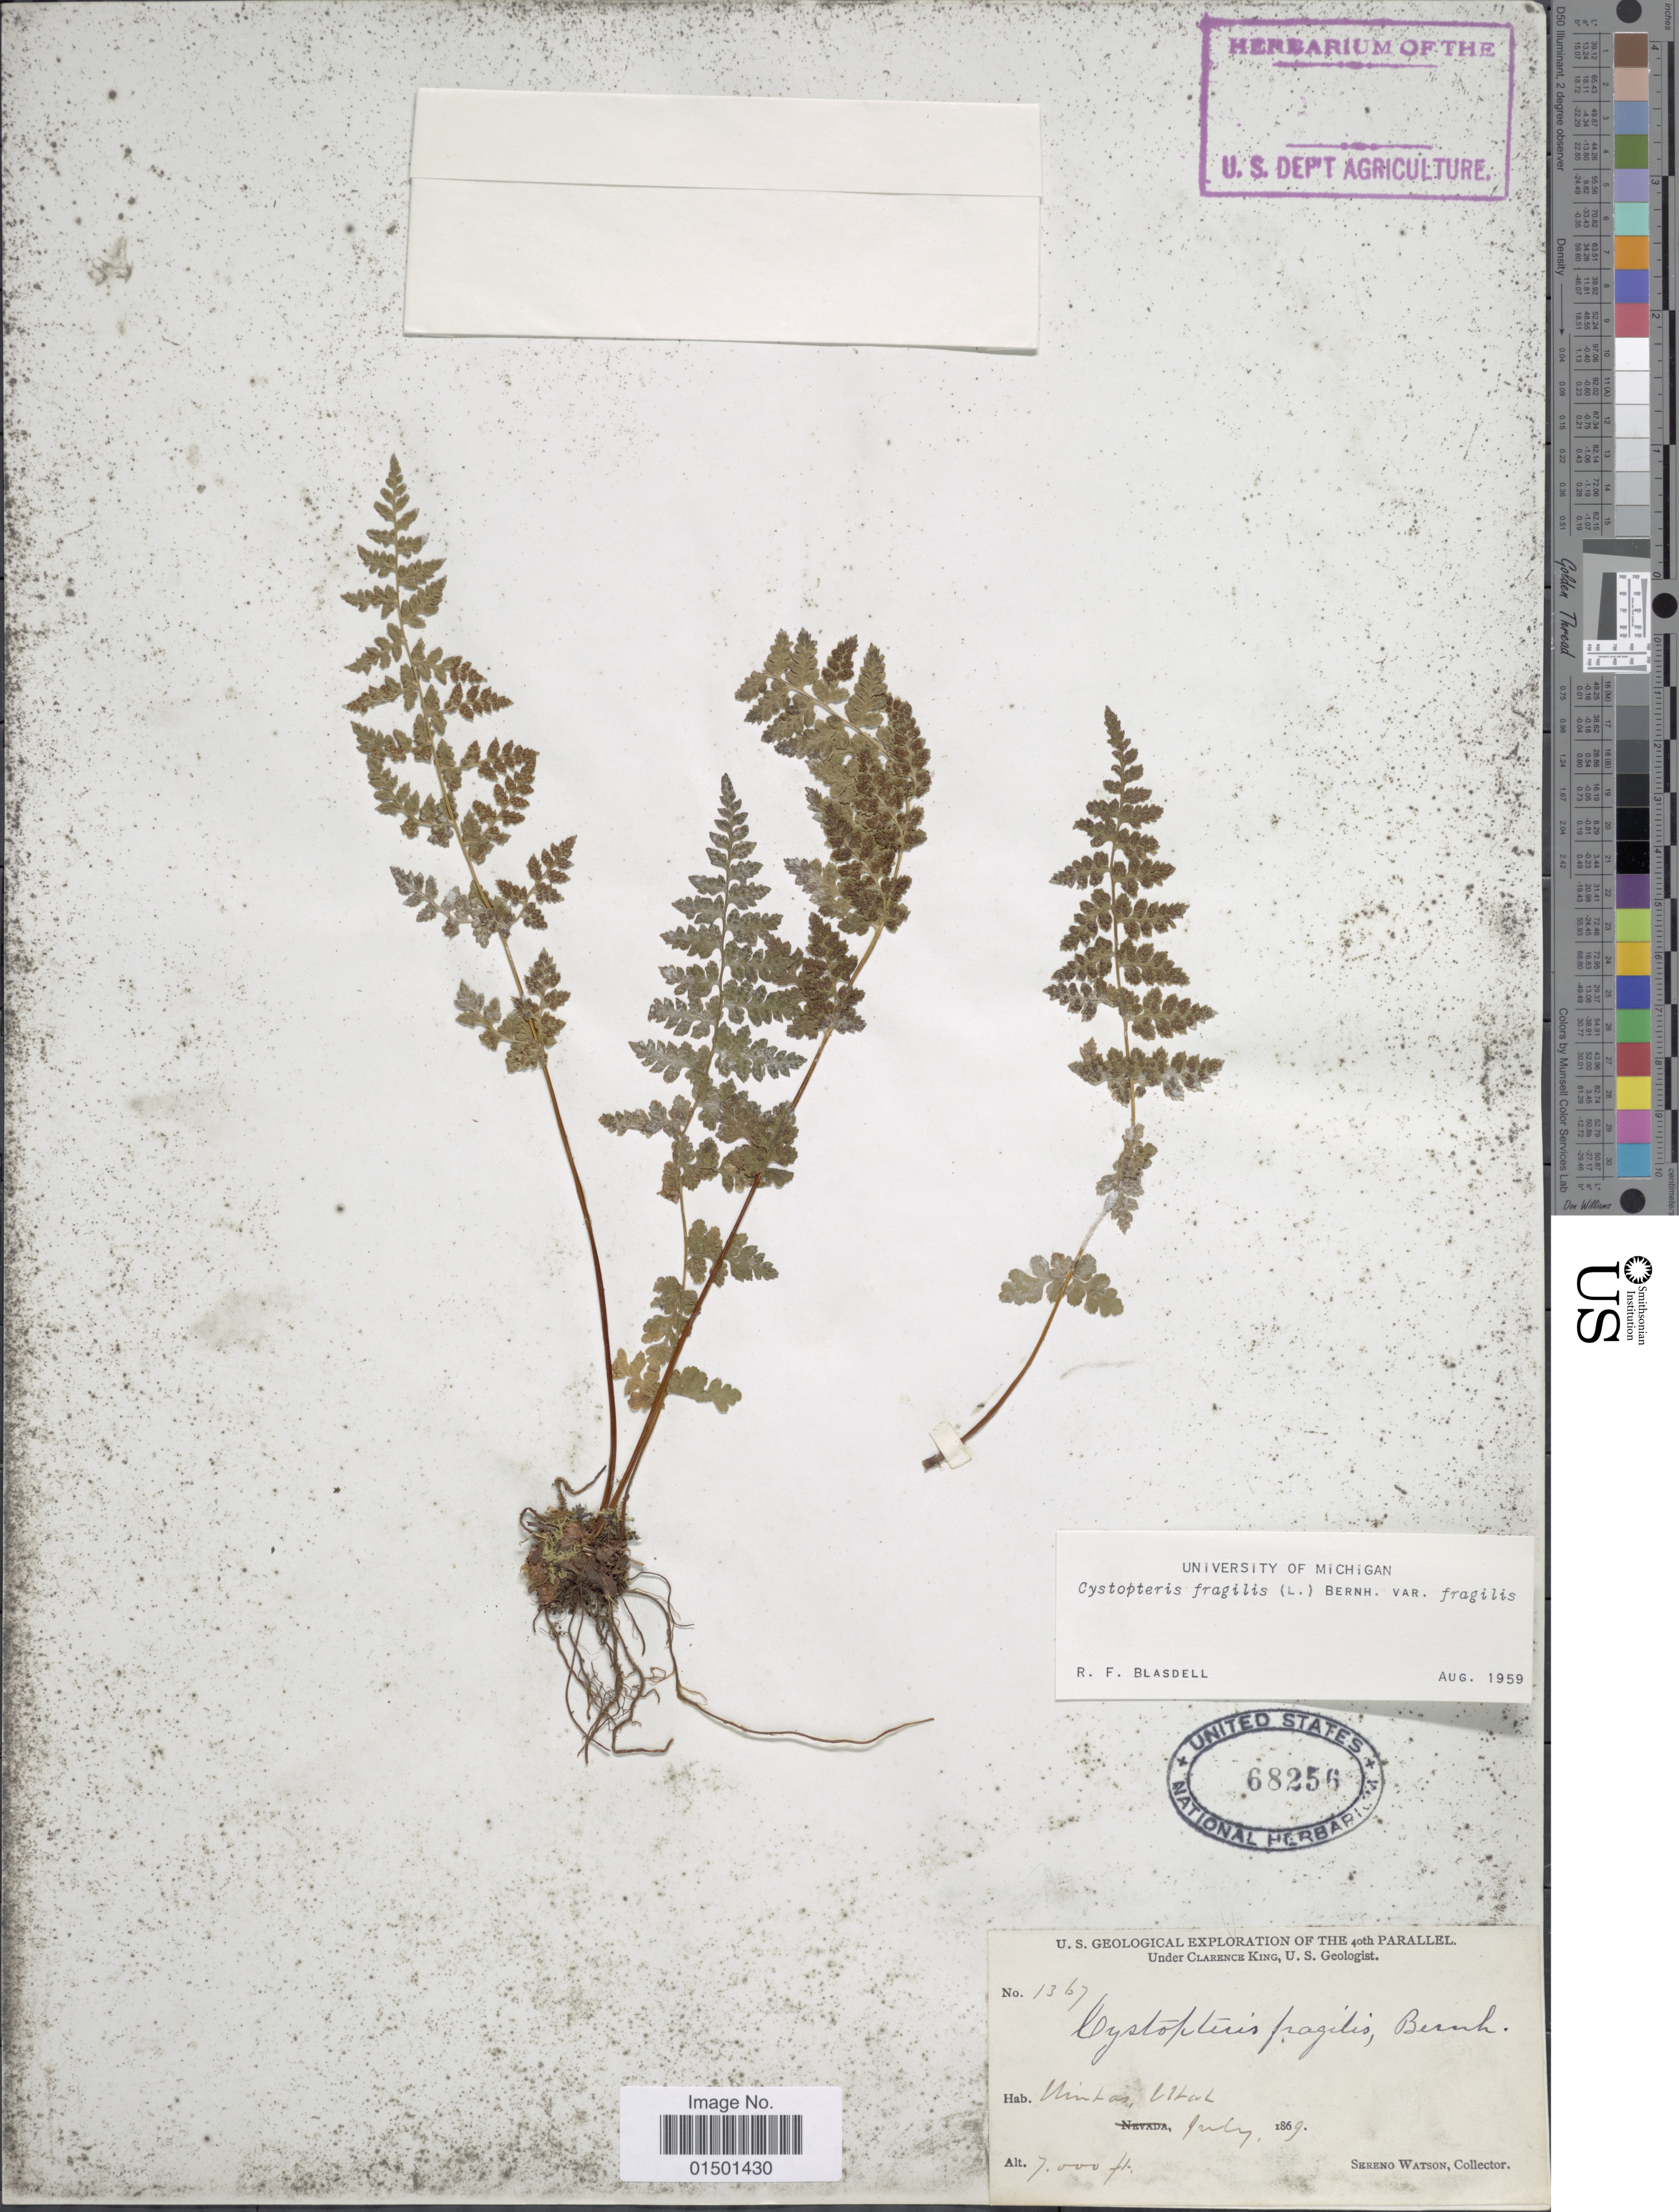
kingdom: Plantae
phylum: Tracheophyta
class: Polypodiopsida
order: Polypodiales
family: Cystopteridaceae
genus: Cystopteris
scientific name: Cystopteris fragilis var. fragilis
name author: (L.) Bernh.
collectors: S. Watson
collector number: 1367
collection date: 1869-07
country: United States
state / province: Utah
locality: Uintah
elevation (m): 2134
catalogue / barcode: US 68256